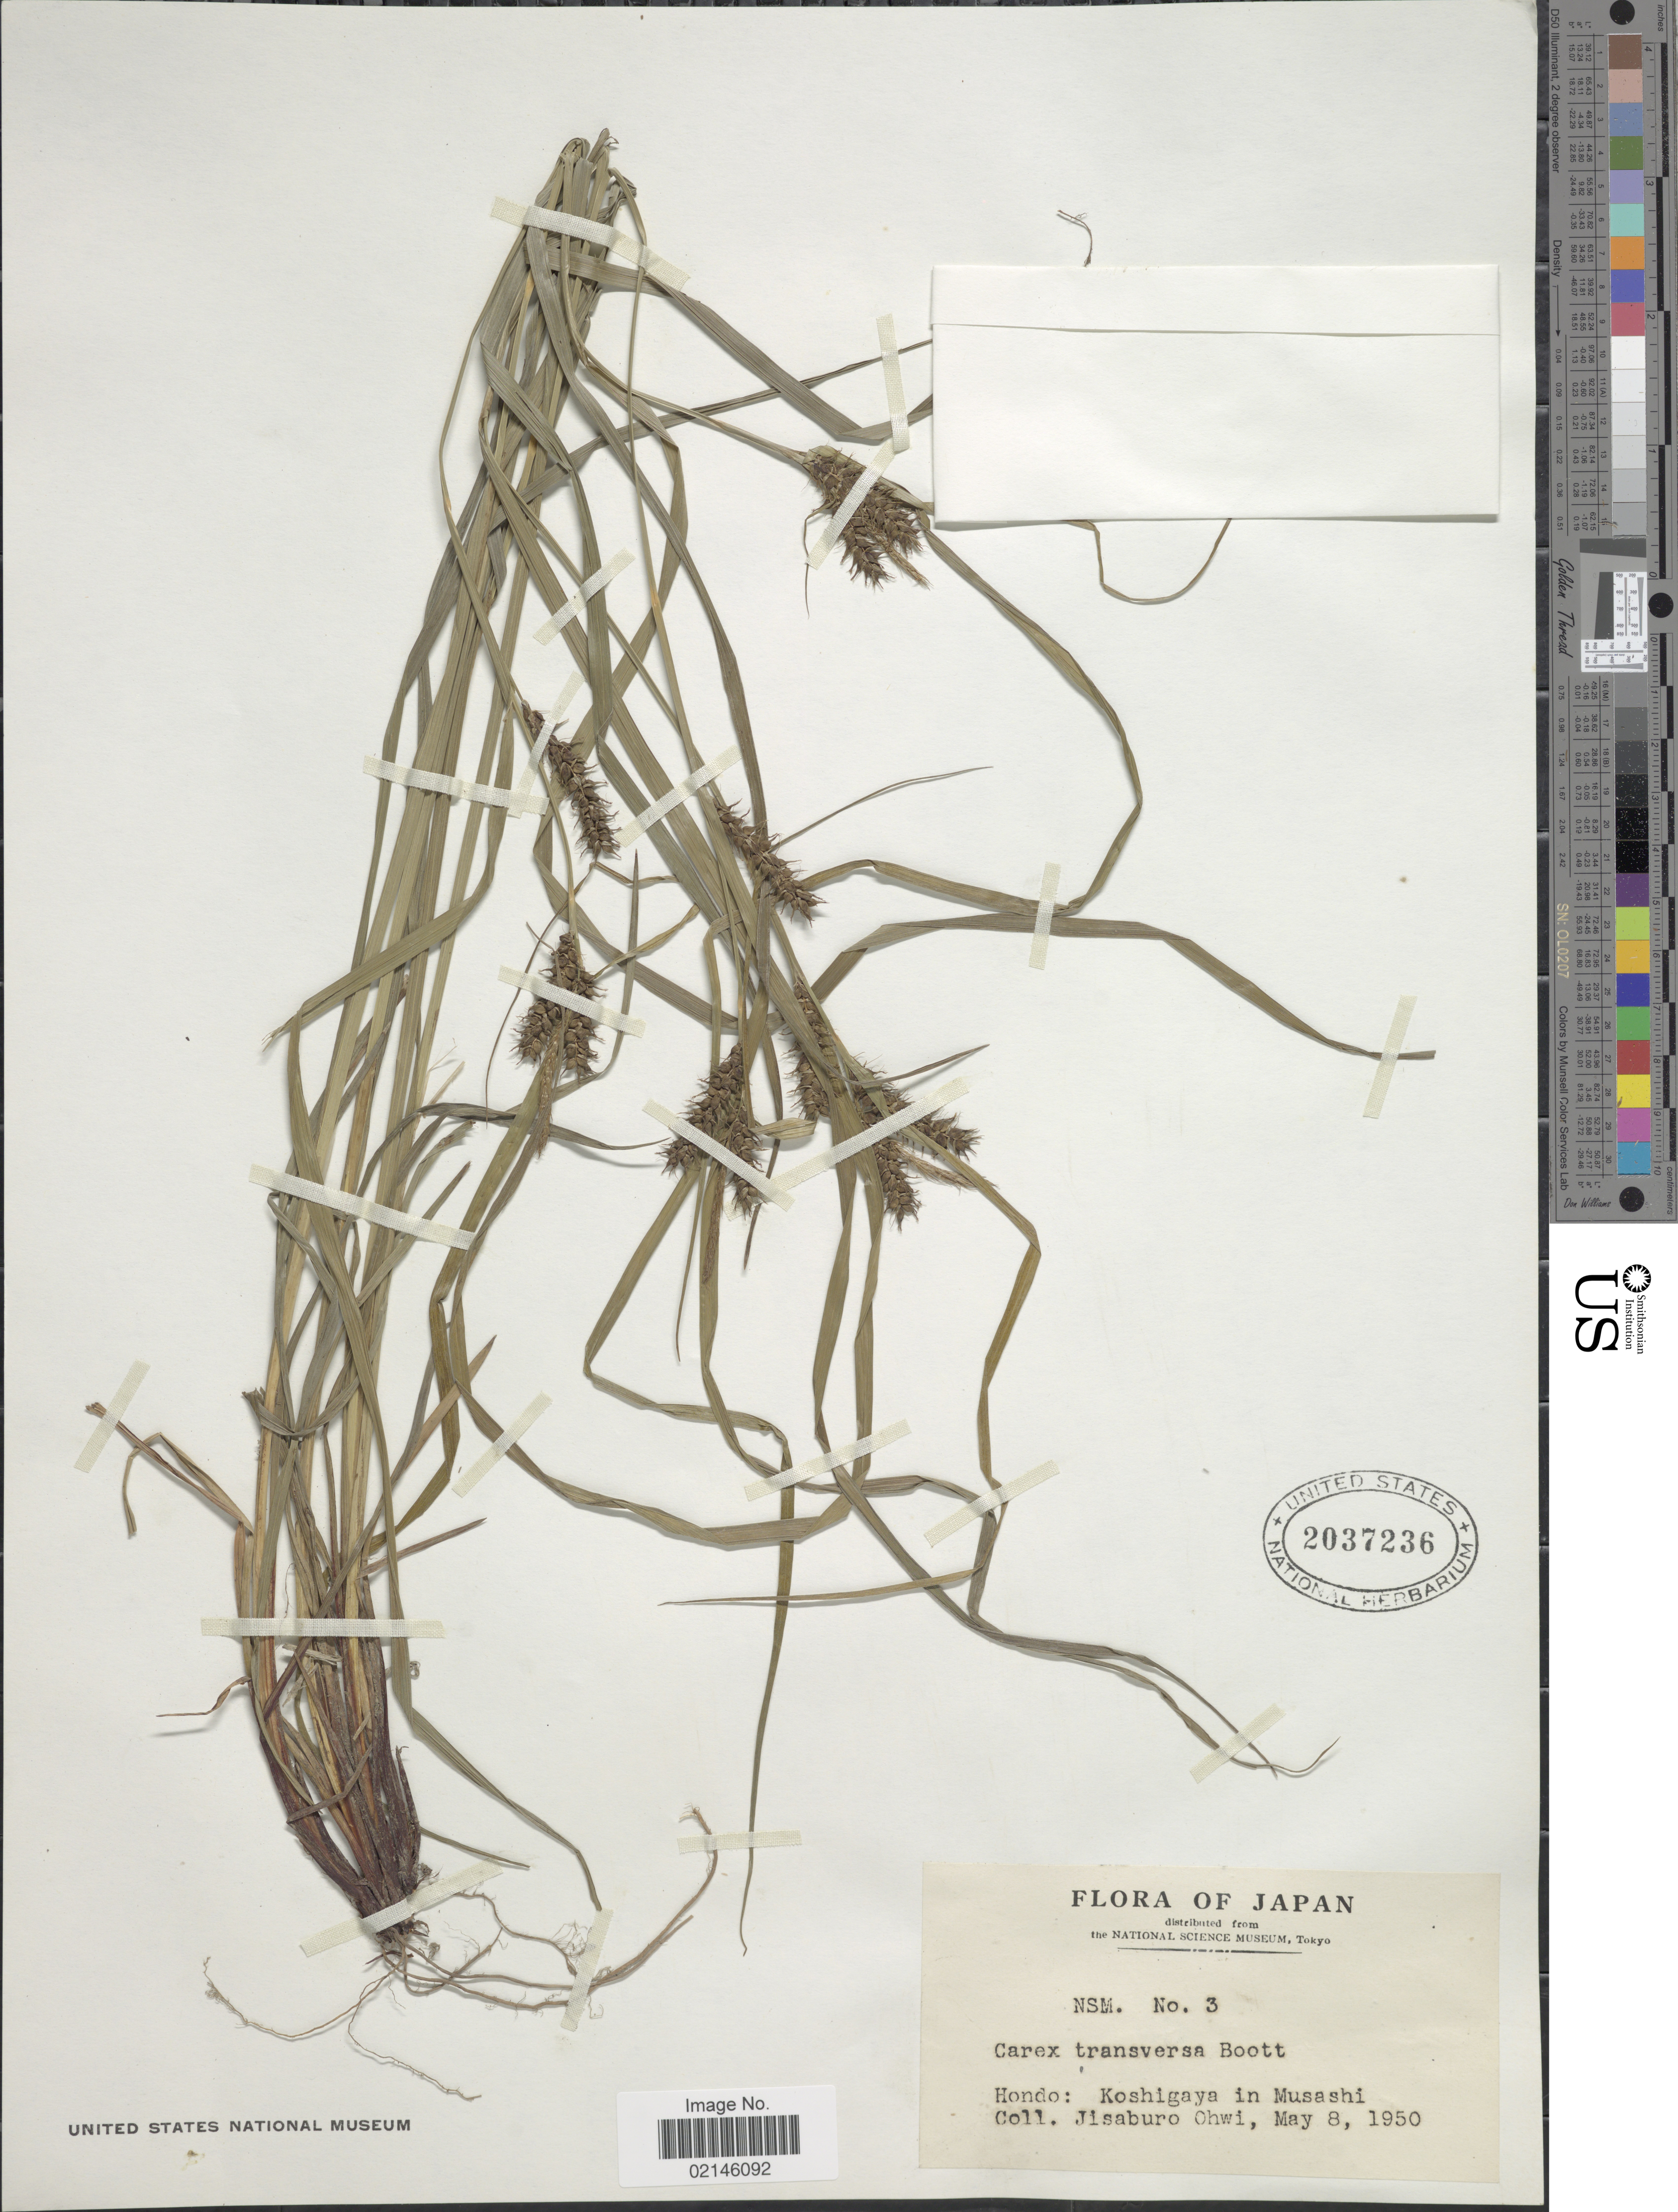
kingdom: Plantae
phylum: Tracheophyta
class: Liliopsida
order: Poales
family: Cyperaceae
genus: Carex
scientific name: Carex brownii subsp. transversa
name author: (Boott) J. Kern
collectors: J. Ohwi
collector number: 3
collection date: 1950-05-08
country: Japan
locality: Hondo: Koshigaya in Musashi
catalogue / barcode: US 2037236